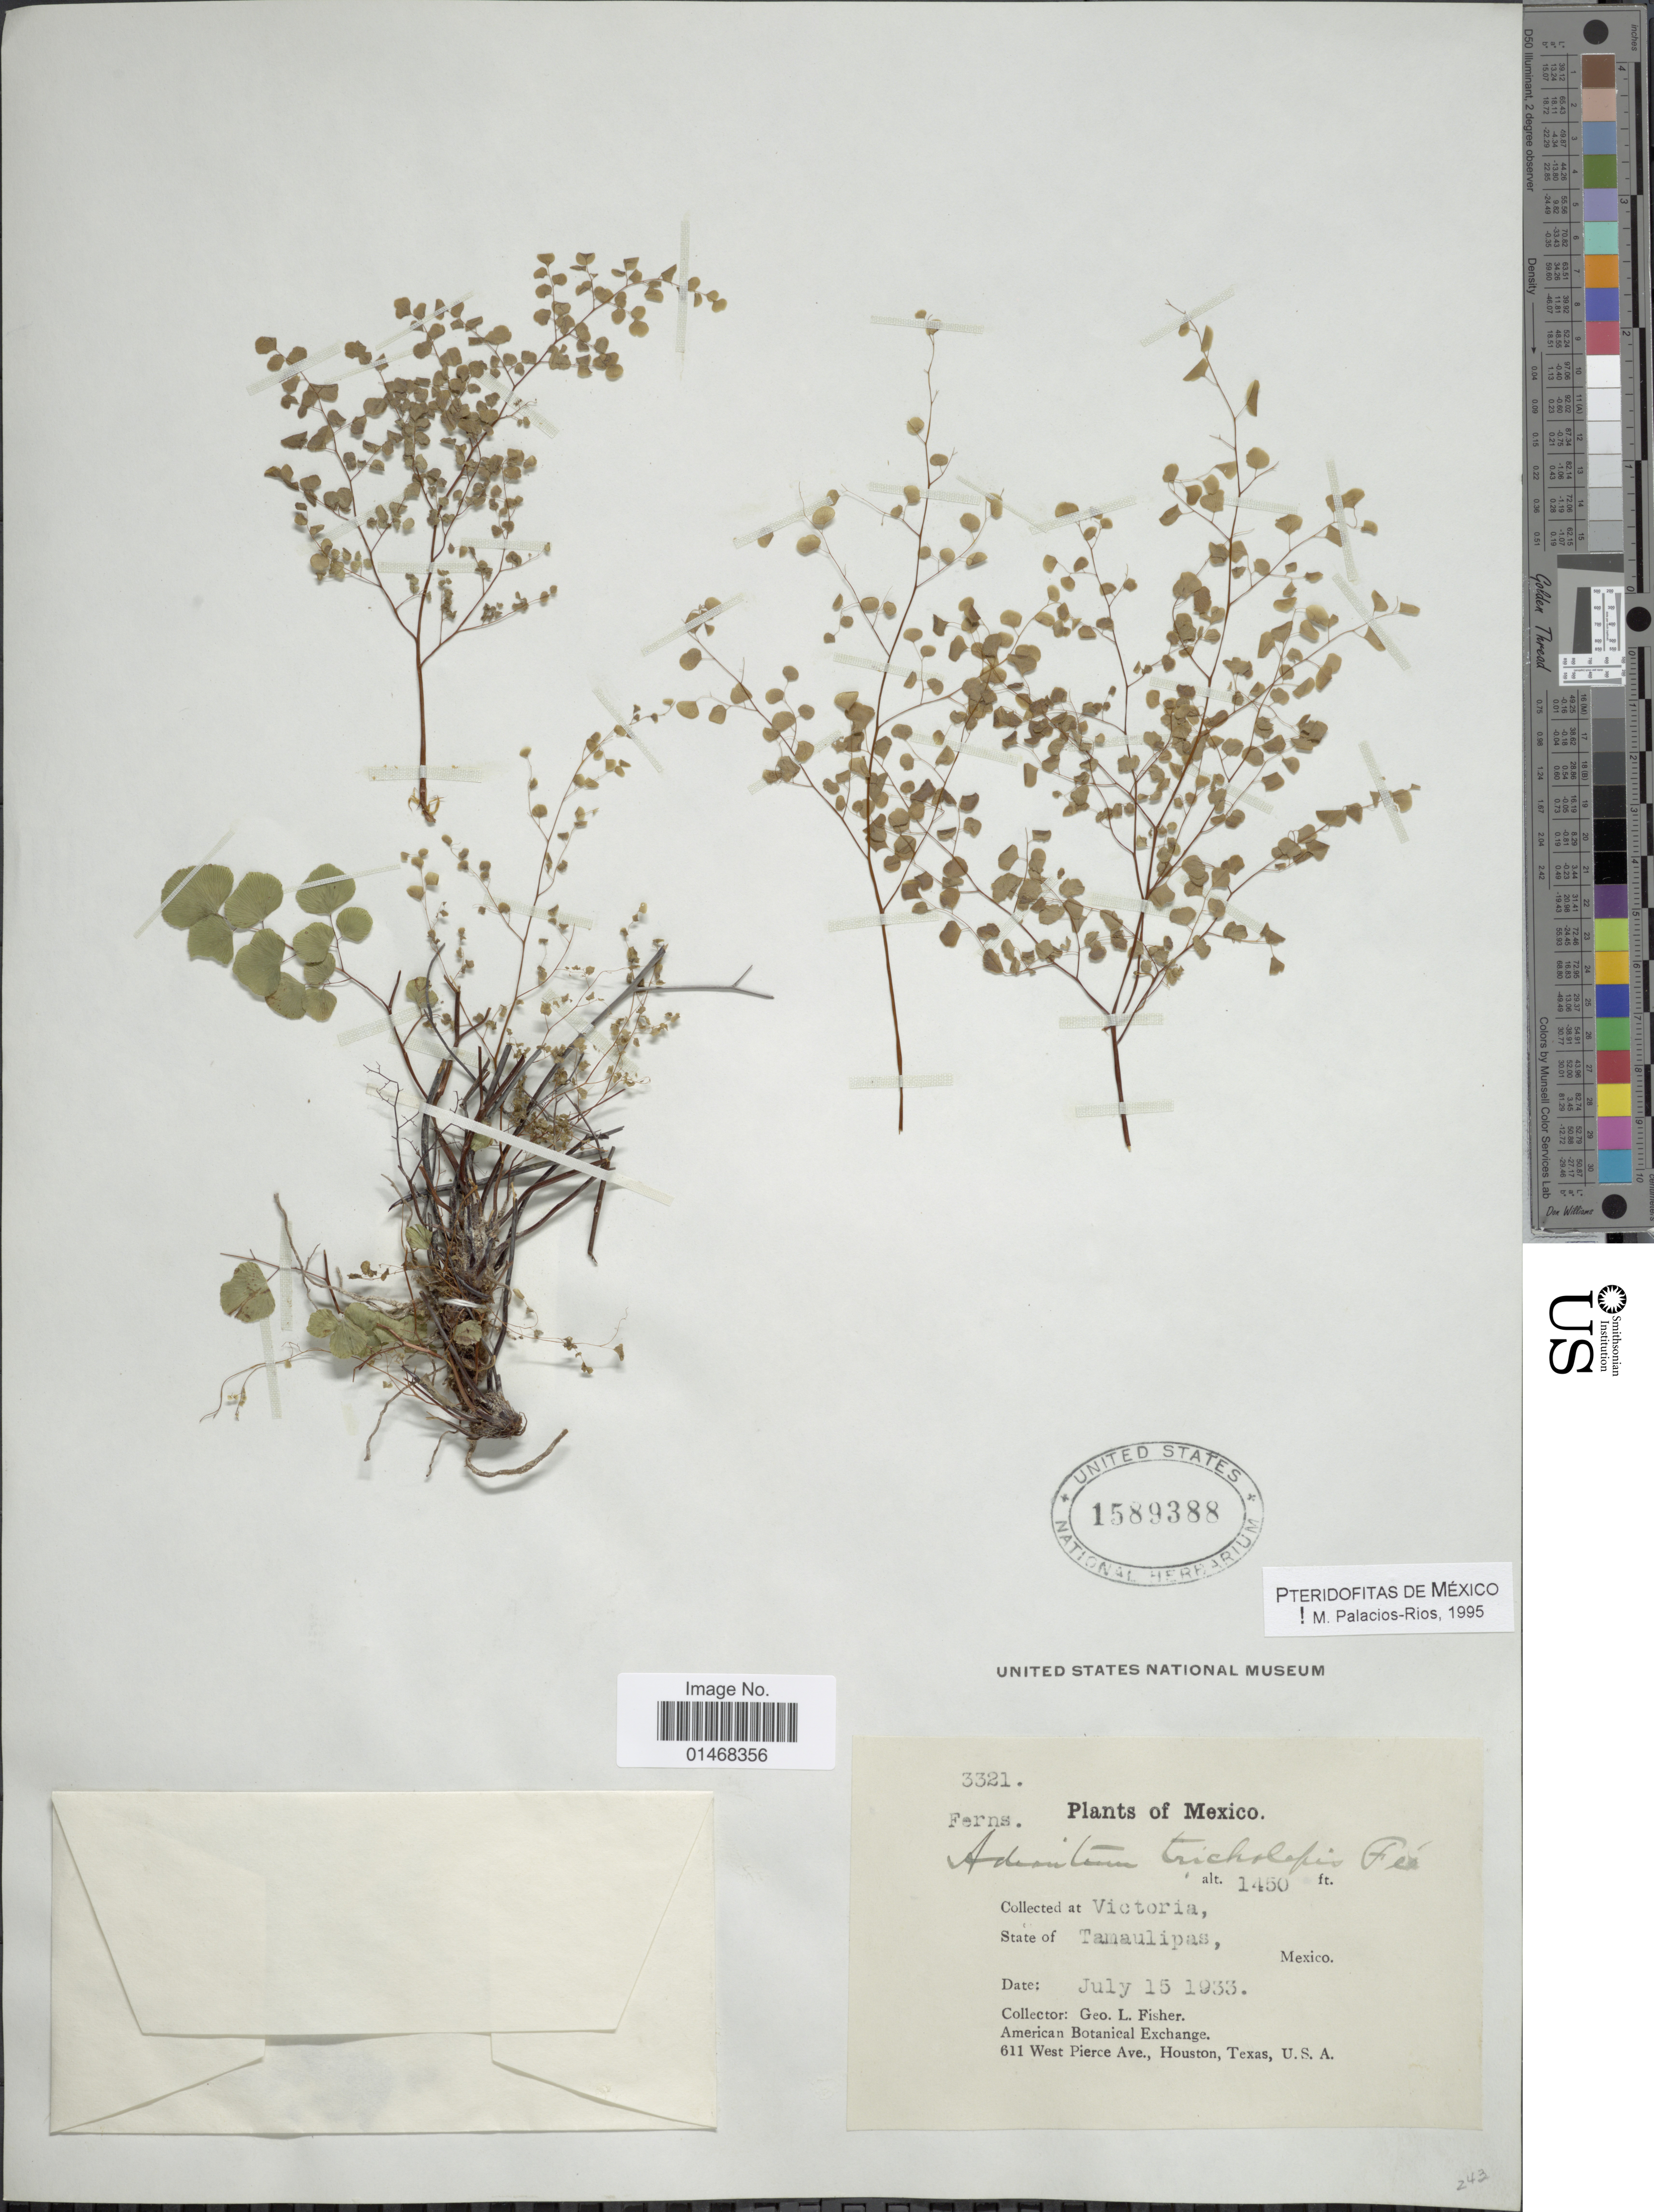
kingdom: Plantae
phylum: Tracheophyta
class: Polypodiopsida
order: Polypodiales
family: Pteridaceae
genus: Adiantum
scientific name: Adiantum tricholepis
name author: Fée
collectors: G. L. Fisher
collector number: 3321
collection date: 1933-07-15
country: Mexico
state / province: Tamaulipas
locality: Victoria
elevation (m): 442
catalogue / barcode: US 1589388